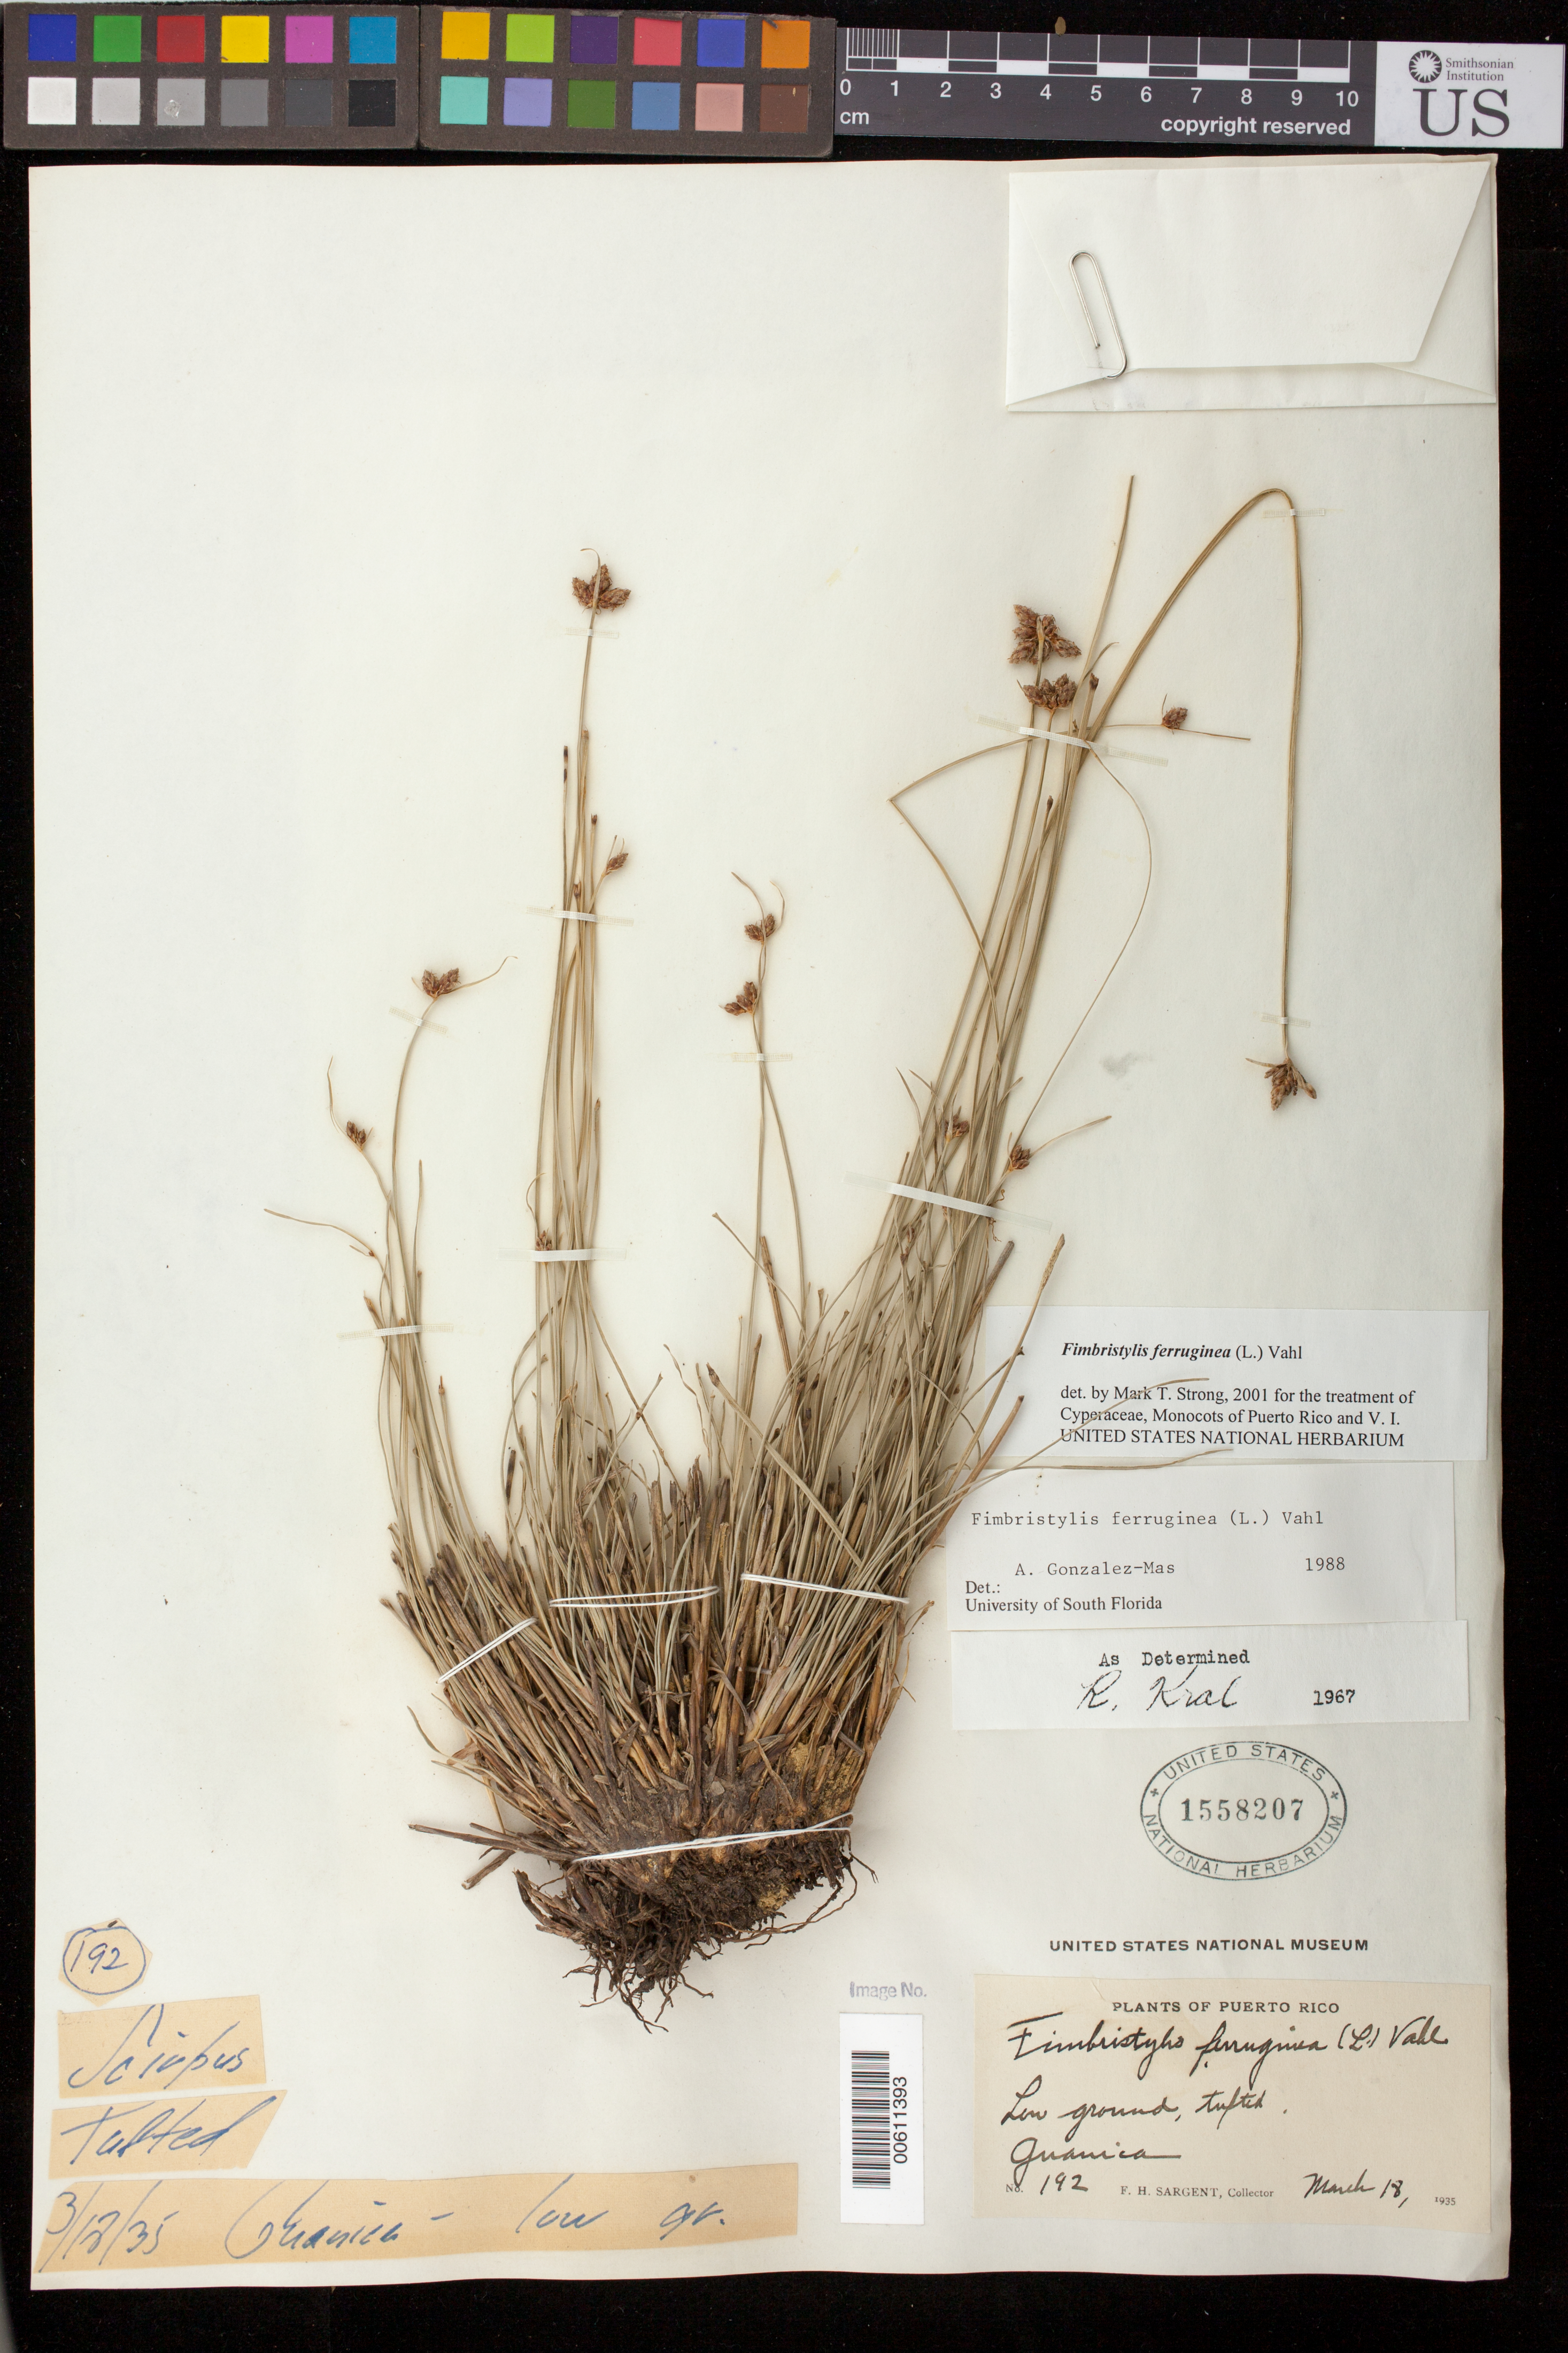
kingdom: Plantae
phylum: Tracheophyta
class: Liliopsida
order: Poales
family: Cyperaceae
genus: Fimbristylis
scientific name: Fimbristylis ferruginea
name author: (L.) Vahl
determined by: Strong, M. T., (US), Smithsonian Institution - National Museum of Natural History (UNITED STATES)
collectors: F. H. Sargent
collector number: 192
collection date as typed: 18 Mar 1935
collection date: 1935-03-18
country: Puerto Rico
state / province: Guánica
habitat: Low ground.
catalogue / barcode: US 1558207